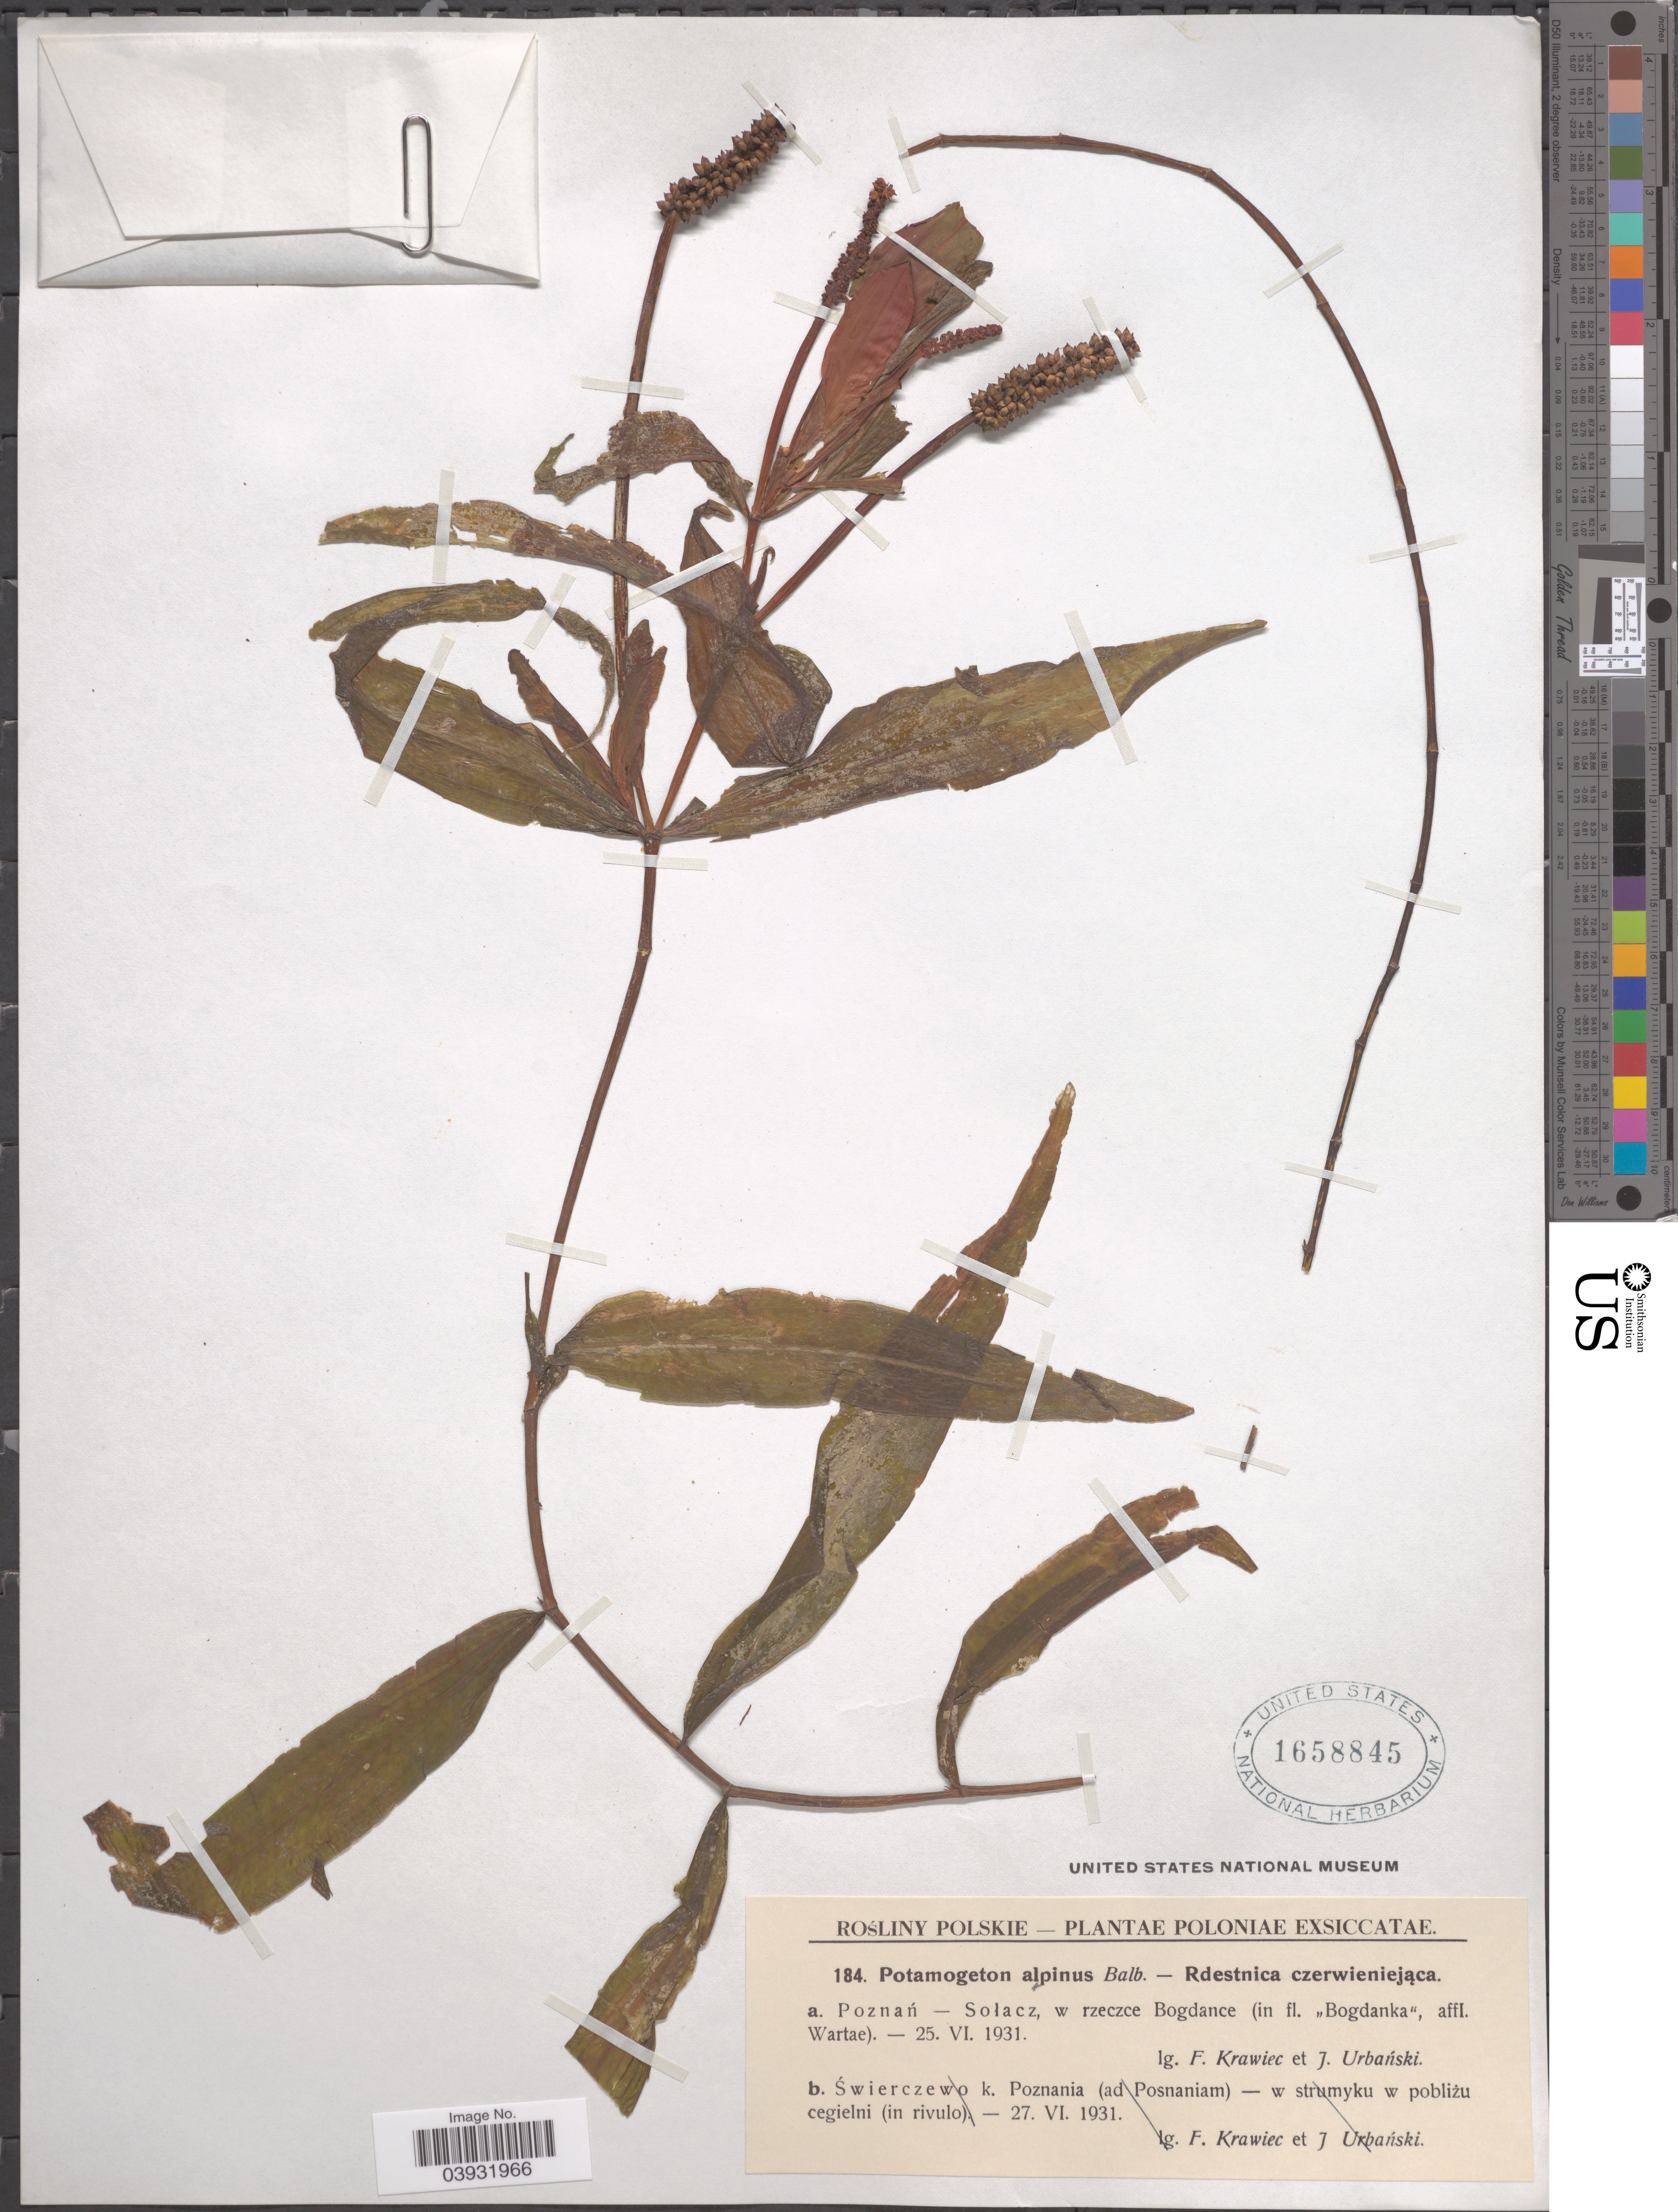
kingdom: Plantae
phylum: Tracheophyta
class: Liliopsida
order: Alismatales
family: Potamogetonaceae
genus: Potamogeton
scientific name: Potamogeton alpinus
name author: Balb.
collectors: F. Krawiec & J. Urbanski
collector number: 184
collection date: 1931-06-25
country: Poland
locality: Poloniae. Poznań- Solacz, w rzeczce Bogdance (in fl. "Bogdanka", affl. Wartae).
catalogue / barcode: US 1658845